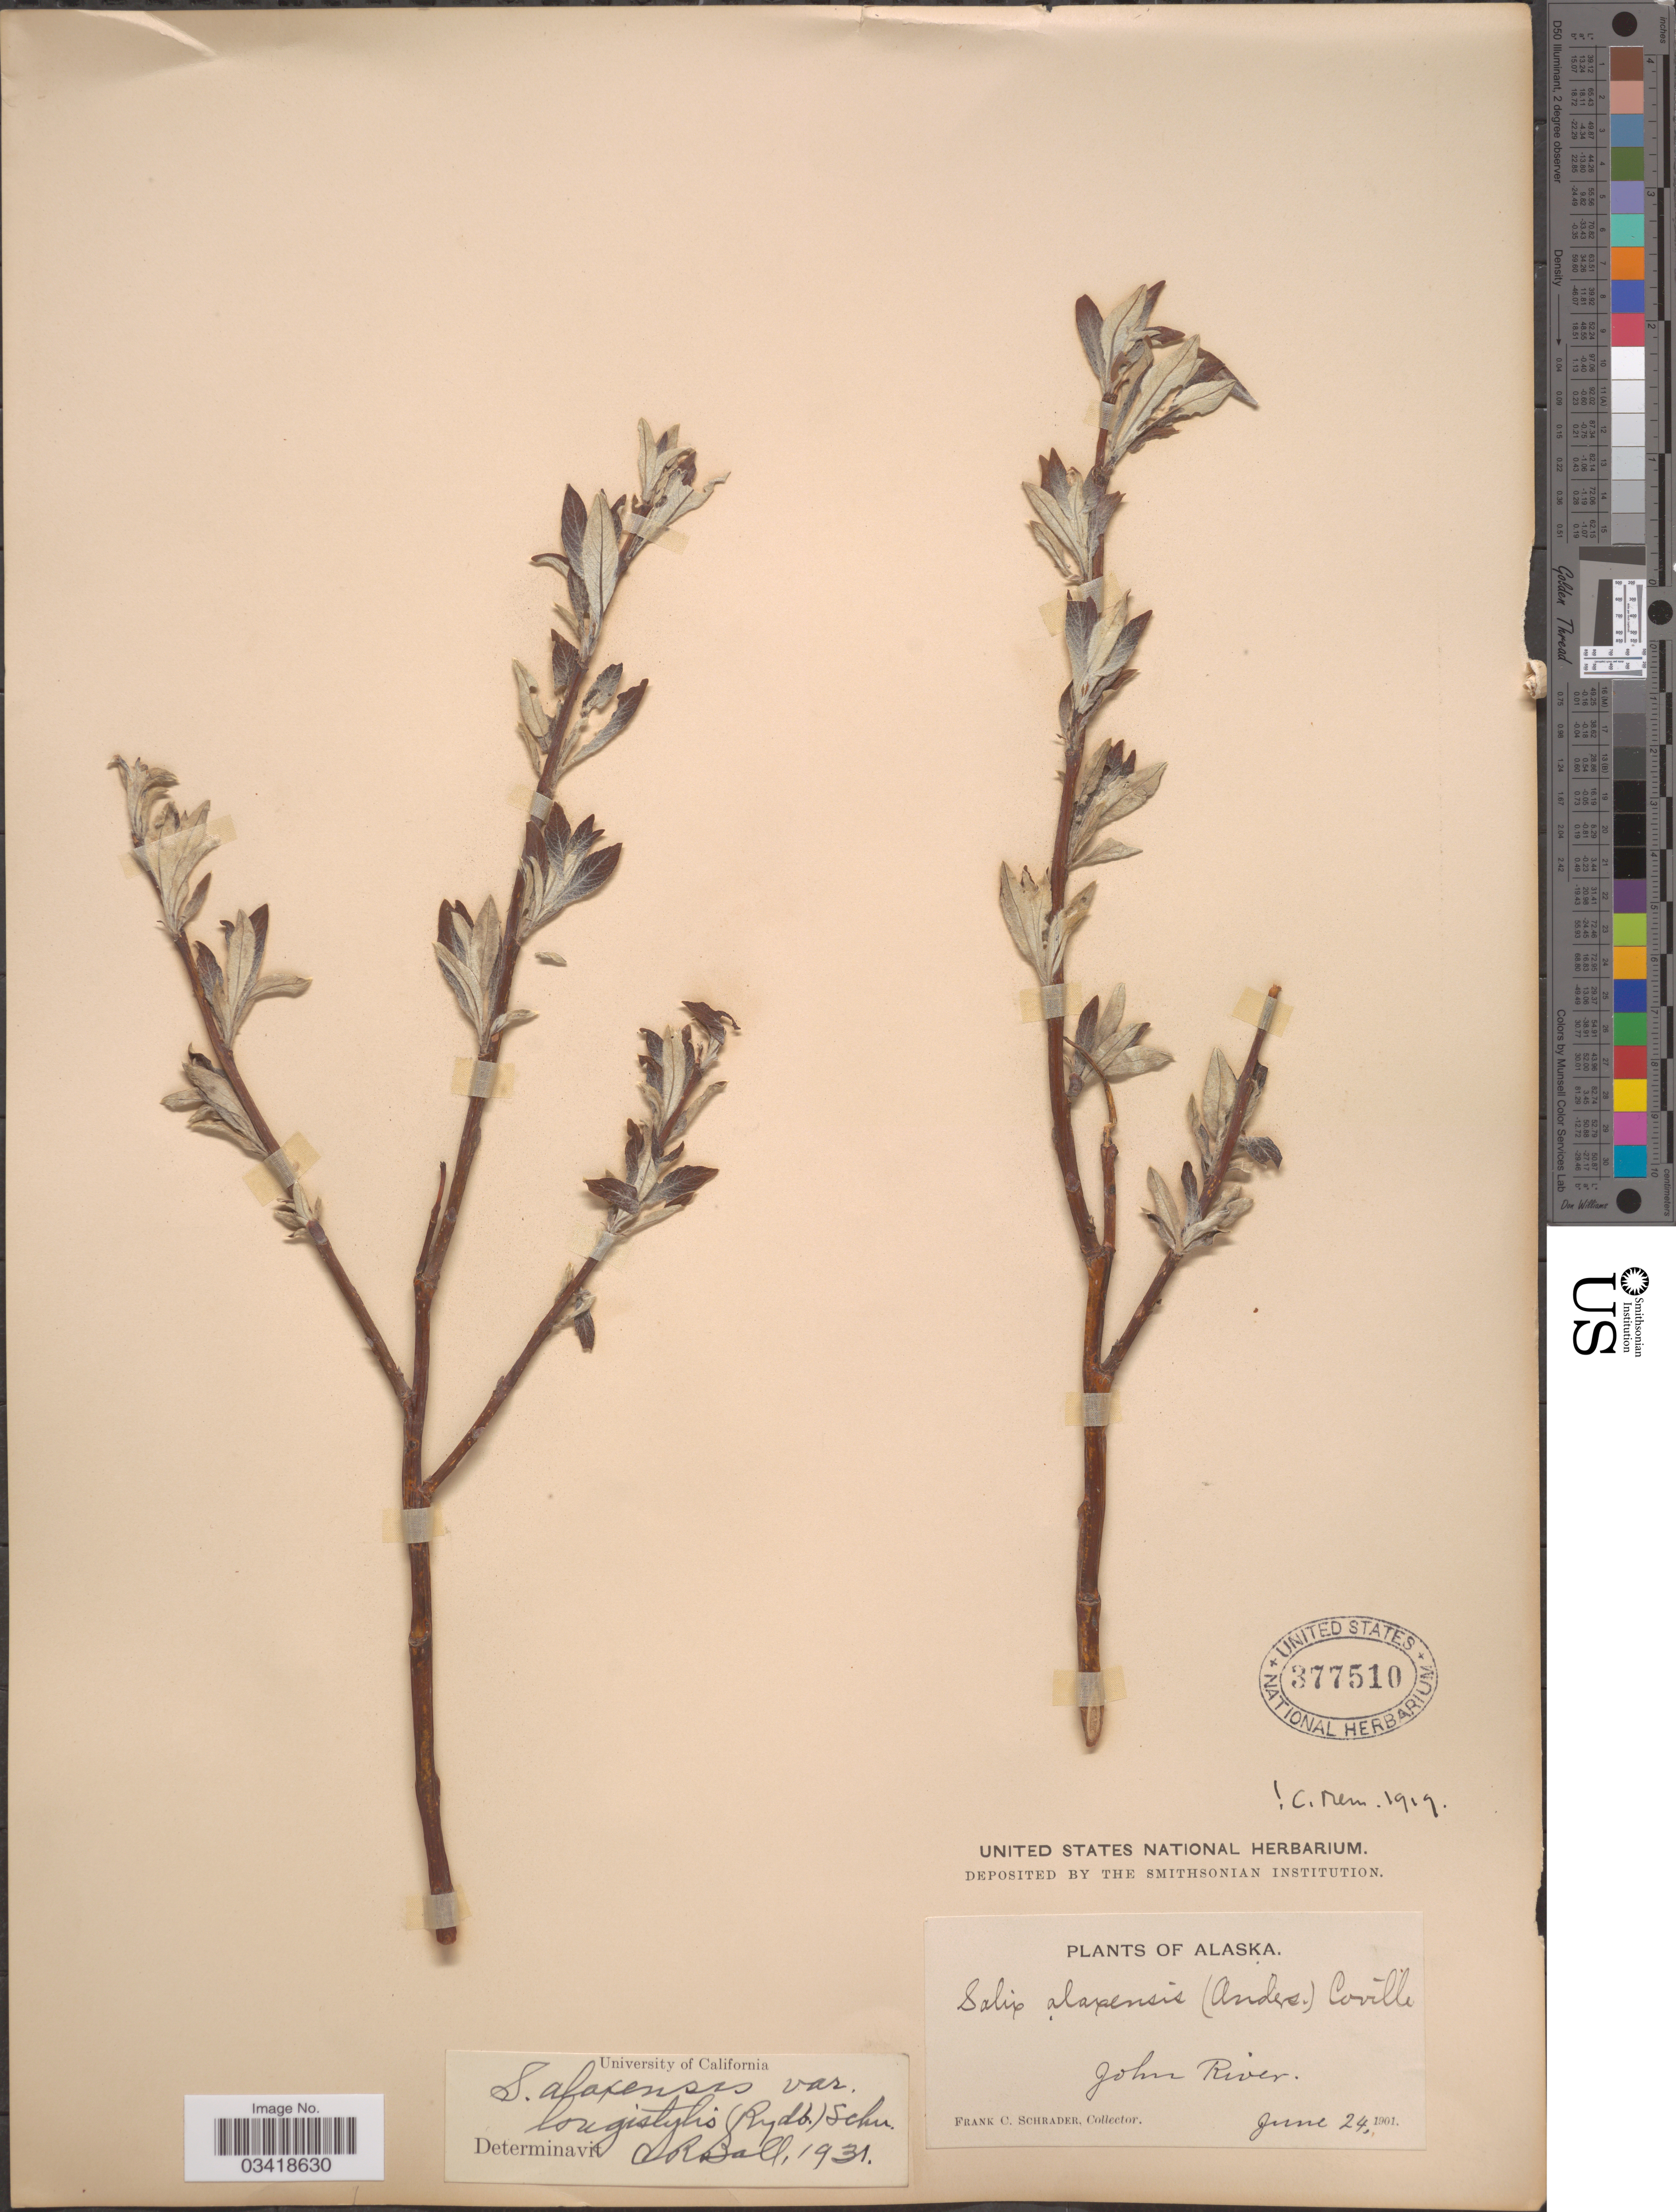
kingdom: Plantae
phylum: Tracheophyta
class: Magnoliopsida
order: Malpighiales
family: Salicaceae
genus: Salix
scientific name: Salix alaxensis var. longistylis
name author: (Rydb.) C.K. Schneid.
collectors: F. C. Schrader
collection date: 1901-06-24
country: United States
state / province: Alaska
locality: John River.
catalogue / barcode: US 377510